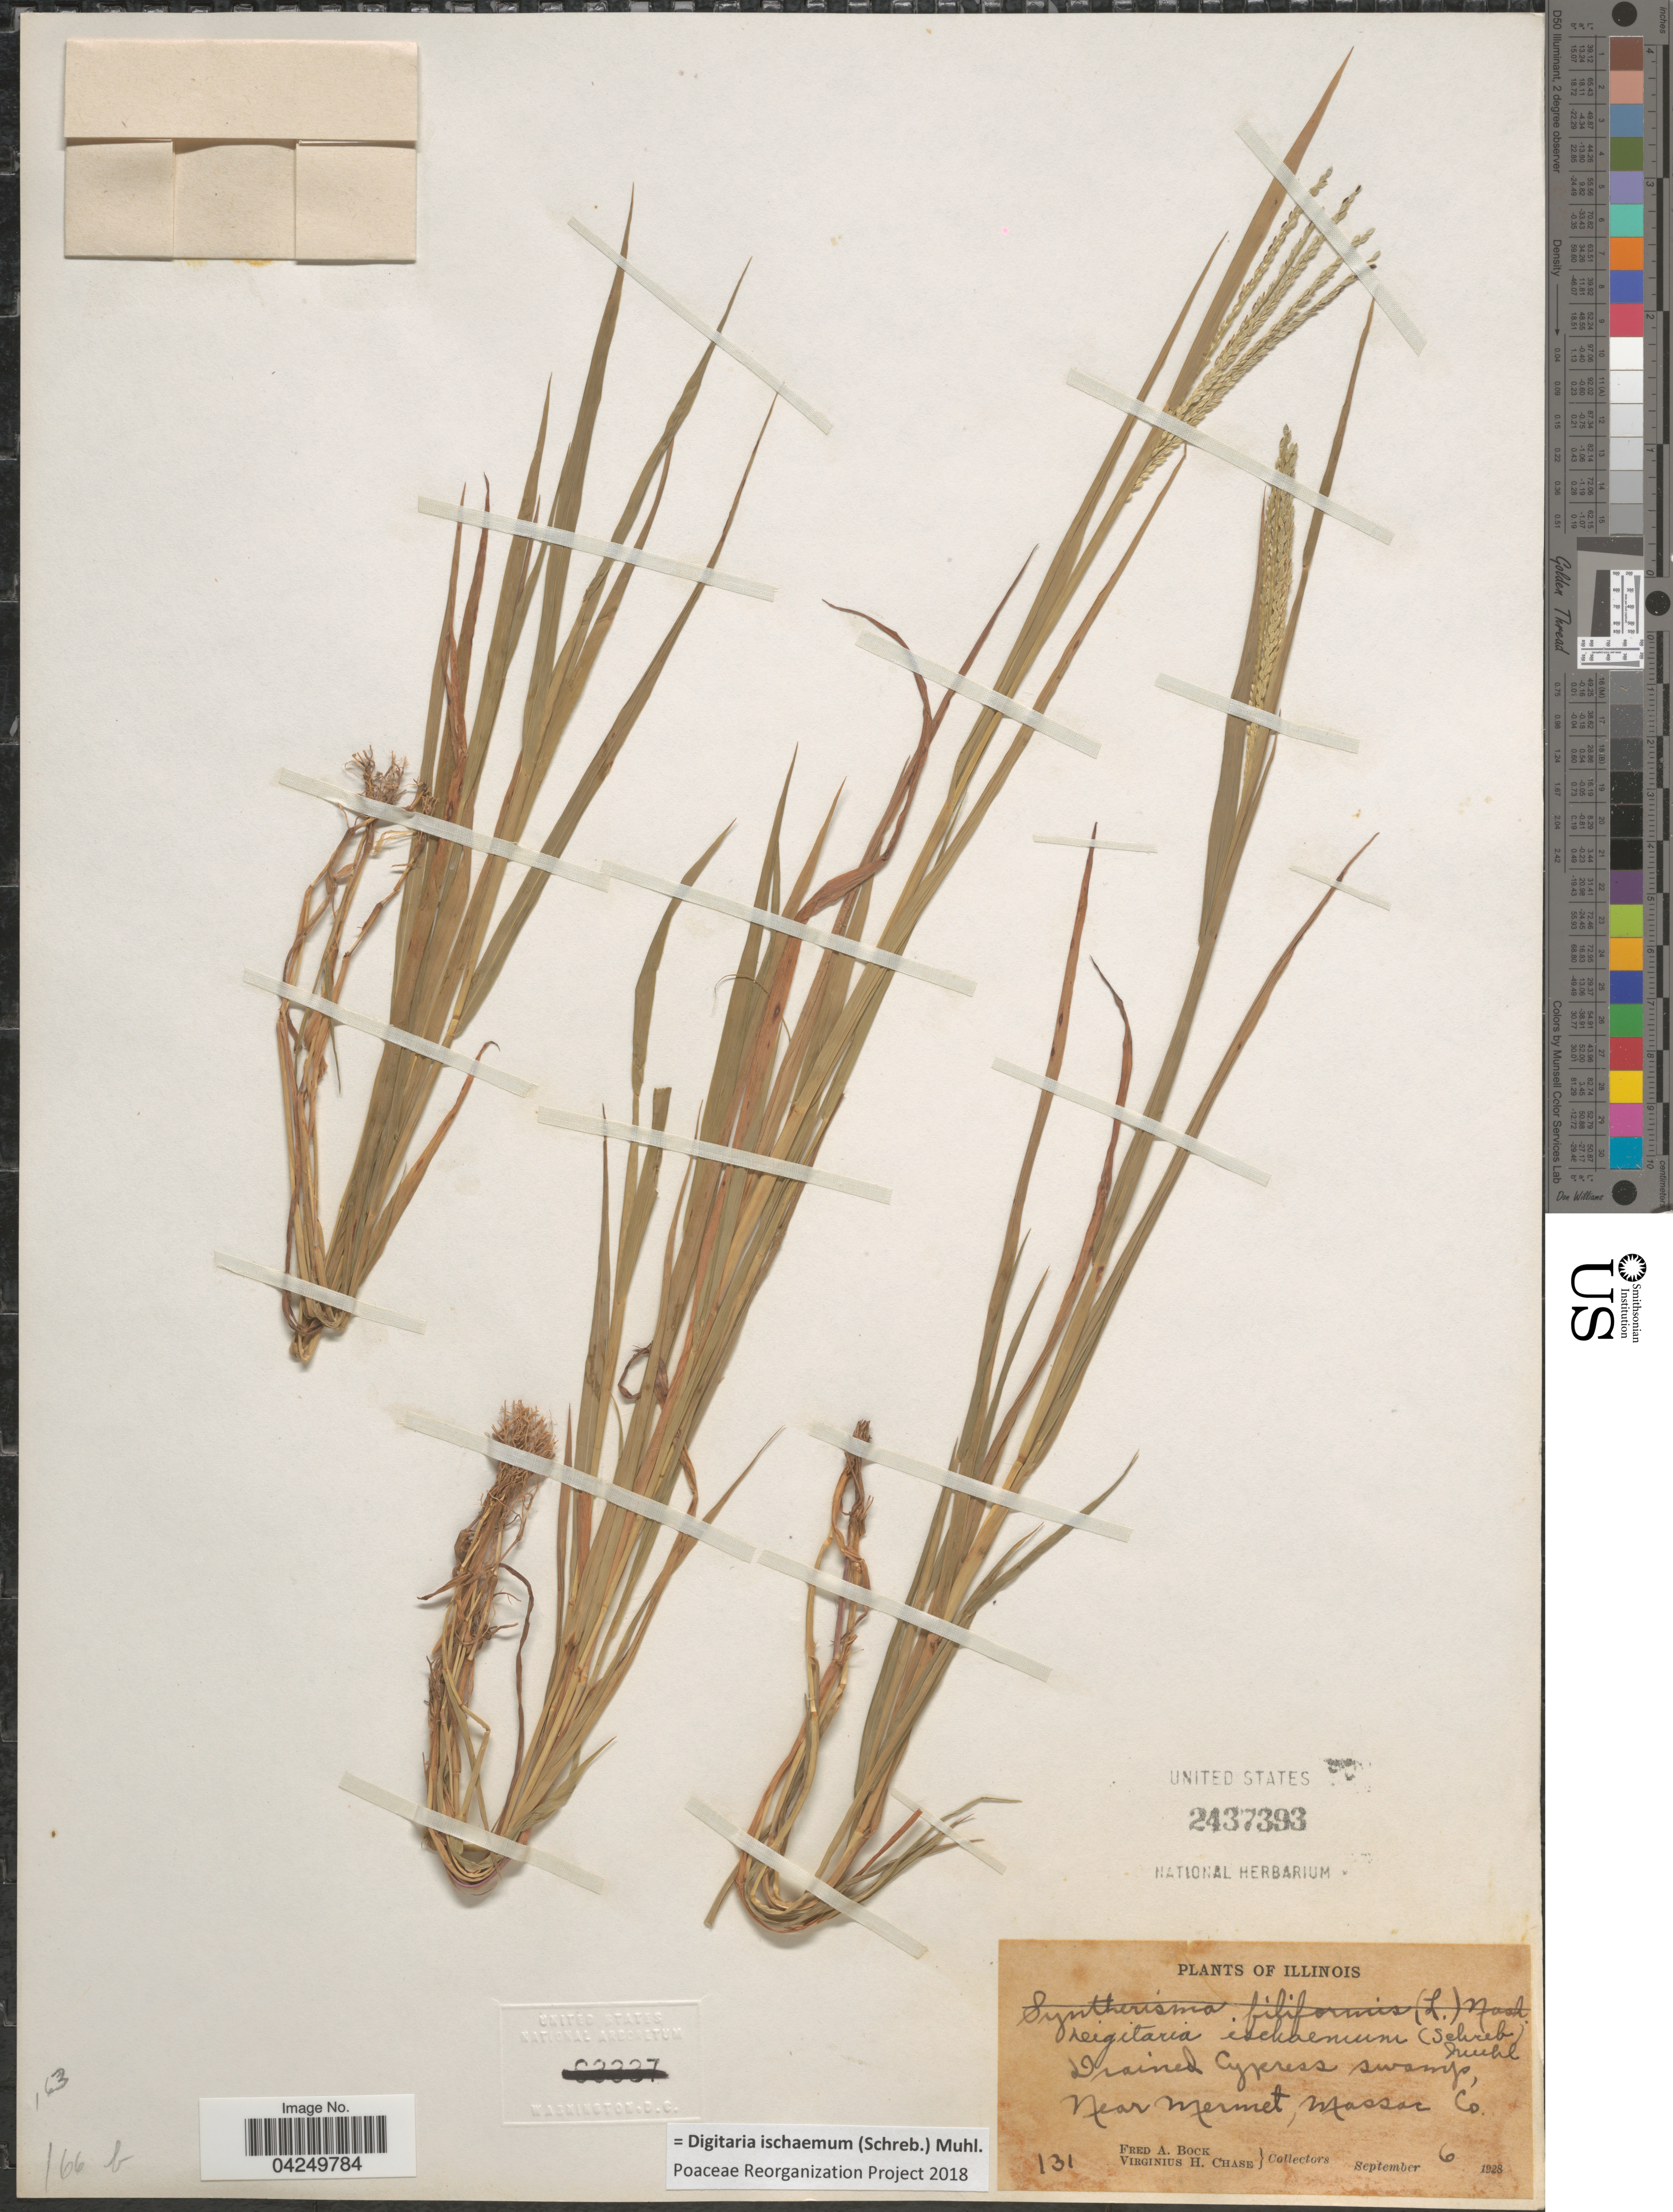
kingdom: Plantae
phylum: Tracheophyta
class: Liliopsida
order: Poales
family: Poaceae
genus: Digitaria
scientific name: Digitaria ischaemum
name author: (Schreber) Schreber ex Muhl.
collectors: F. Bock & V. H. Chase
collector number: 131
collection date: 1928-09-06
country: United States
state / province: Illinois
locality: Drained Cypress swamp, near Mermet, Massoc Co.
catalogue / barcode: US 2437393